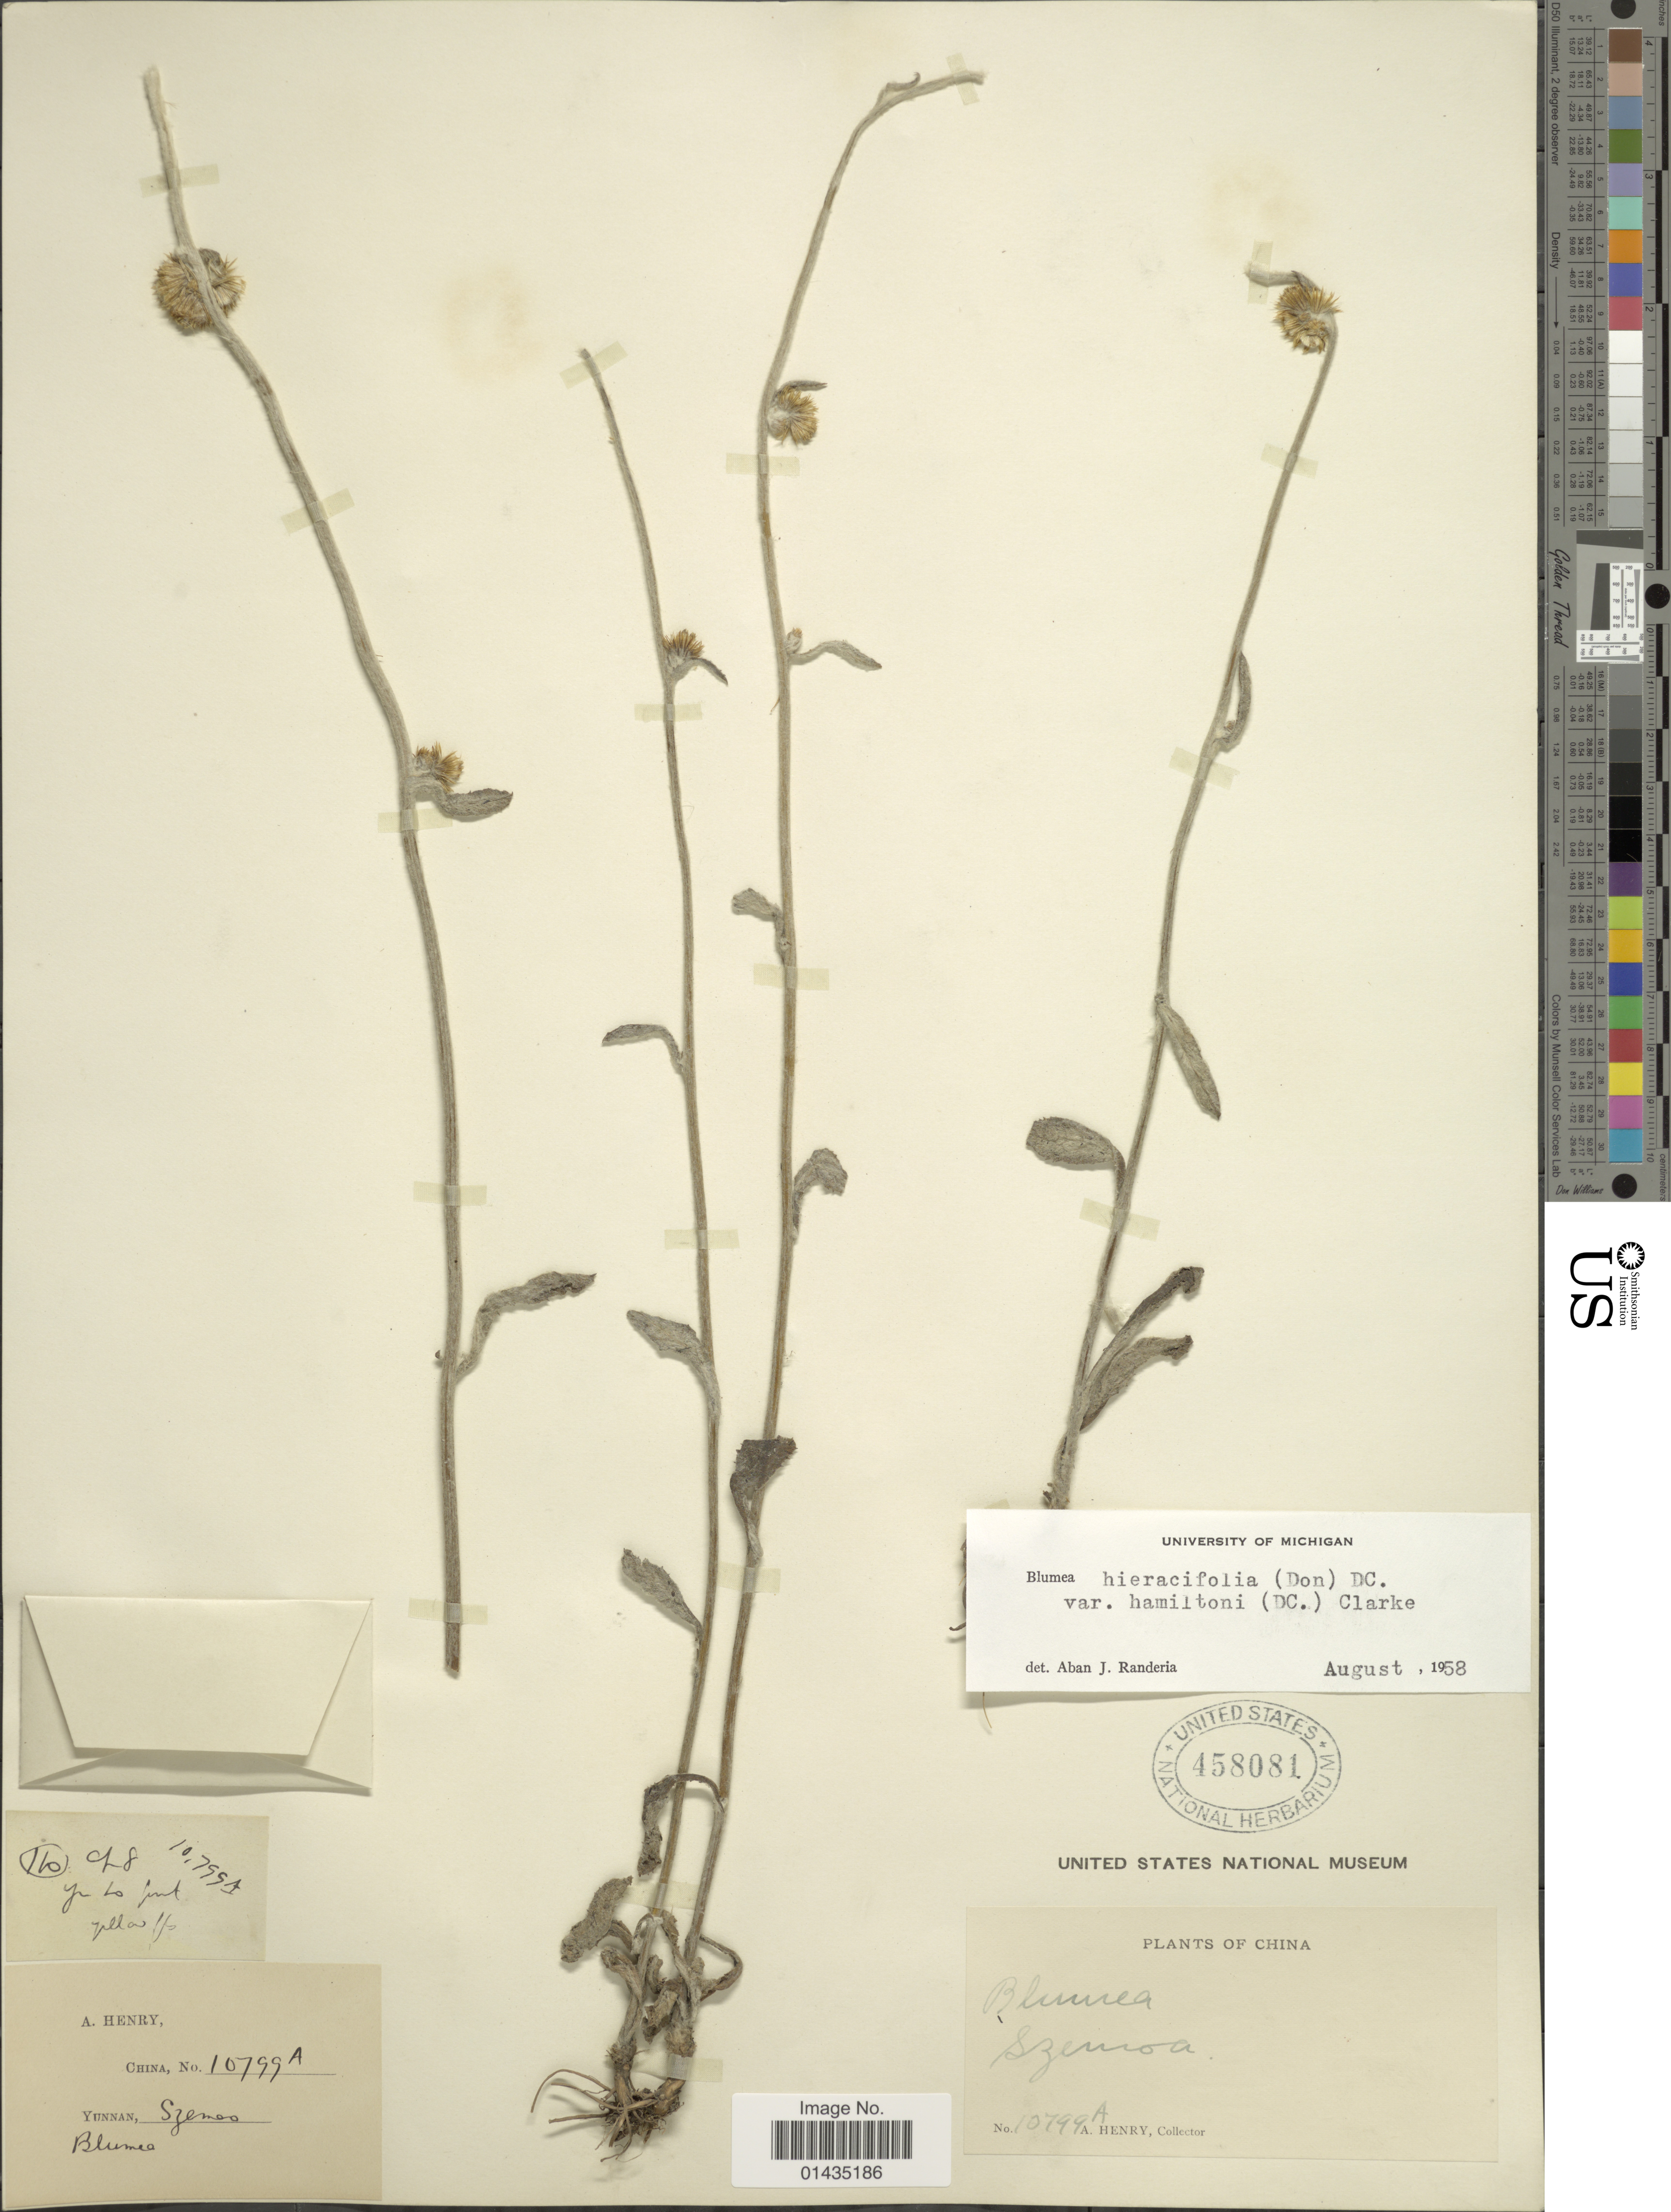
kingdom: Plantae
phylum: Tracheophyta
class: Magnoliopsida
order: Asterales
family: Asteraceae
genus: Blumea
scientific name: Blumea hieraciifolia var. hamiltonii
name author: (DC.) C.B. Clarke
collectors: A. Henry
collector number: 10799 A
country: China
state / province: Yunnan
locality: Szemoa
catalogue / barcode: US 458081